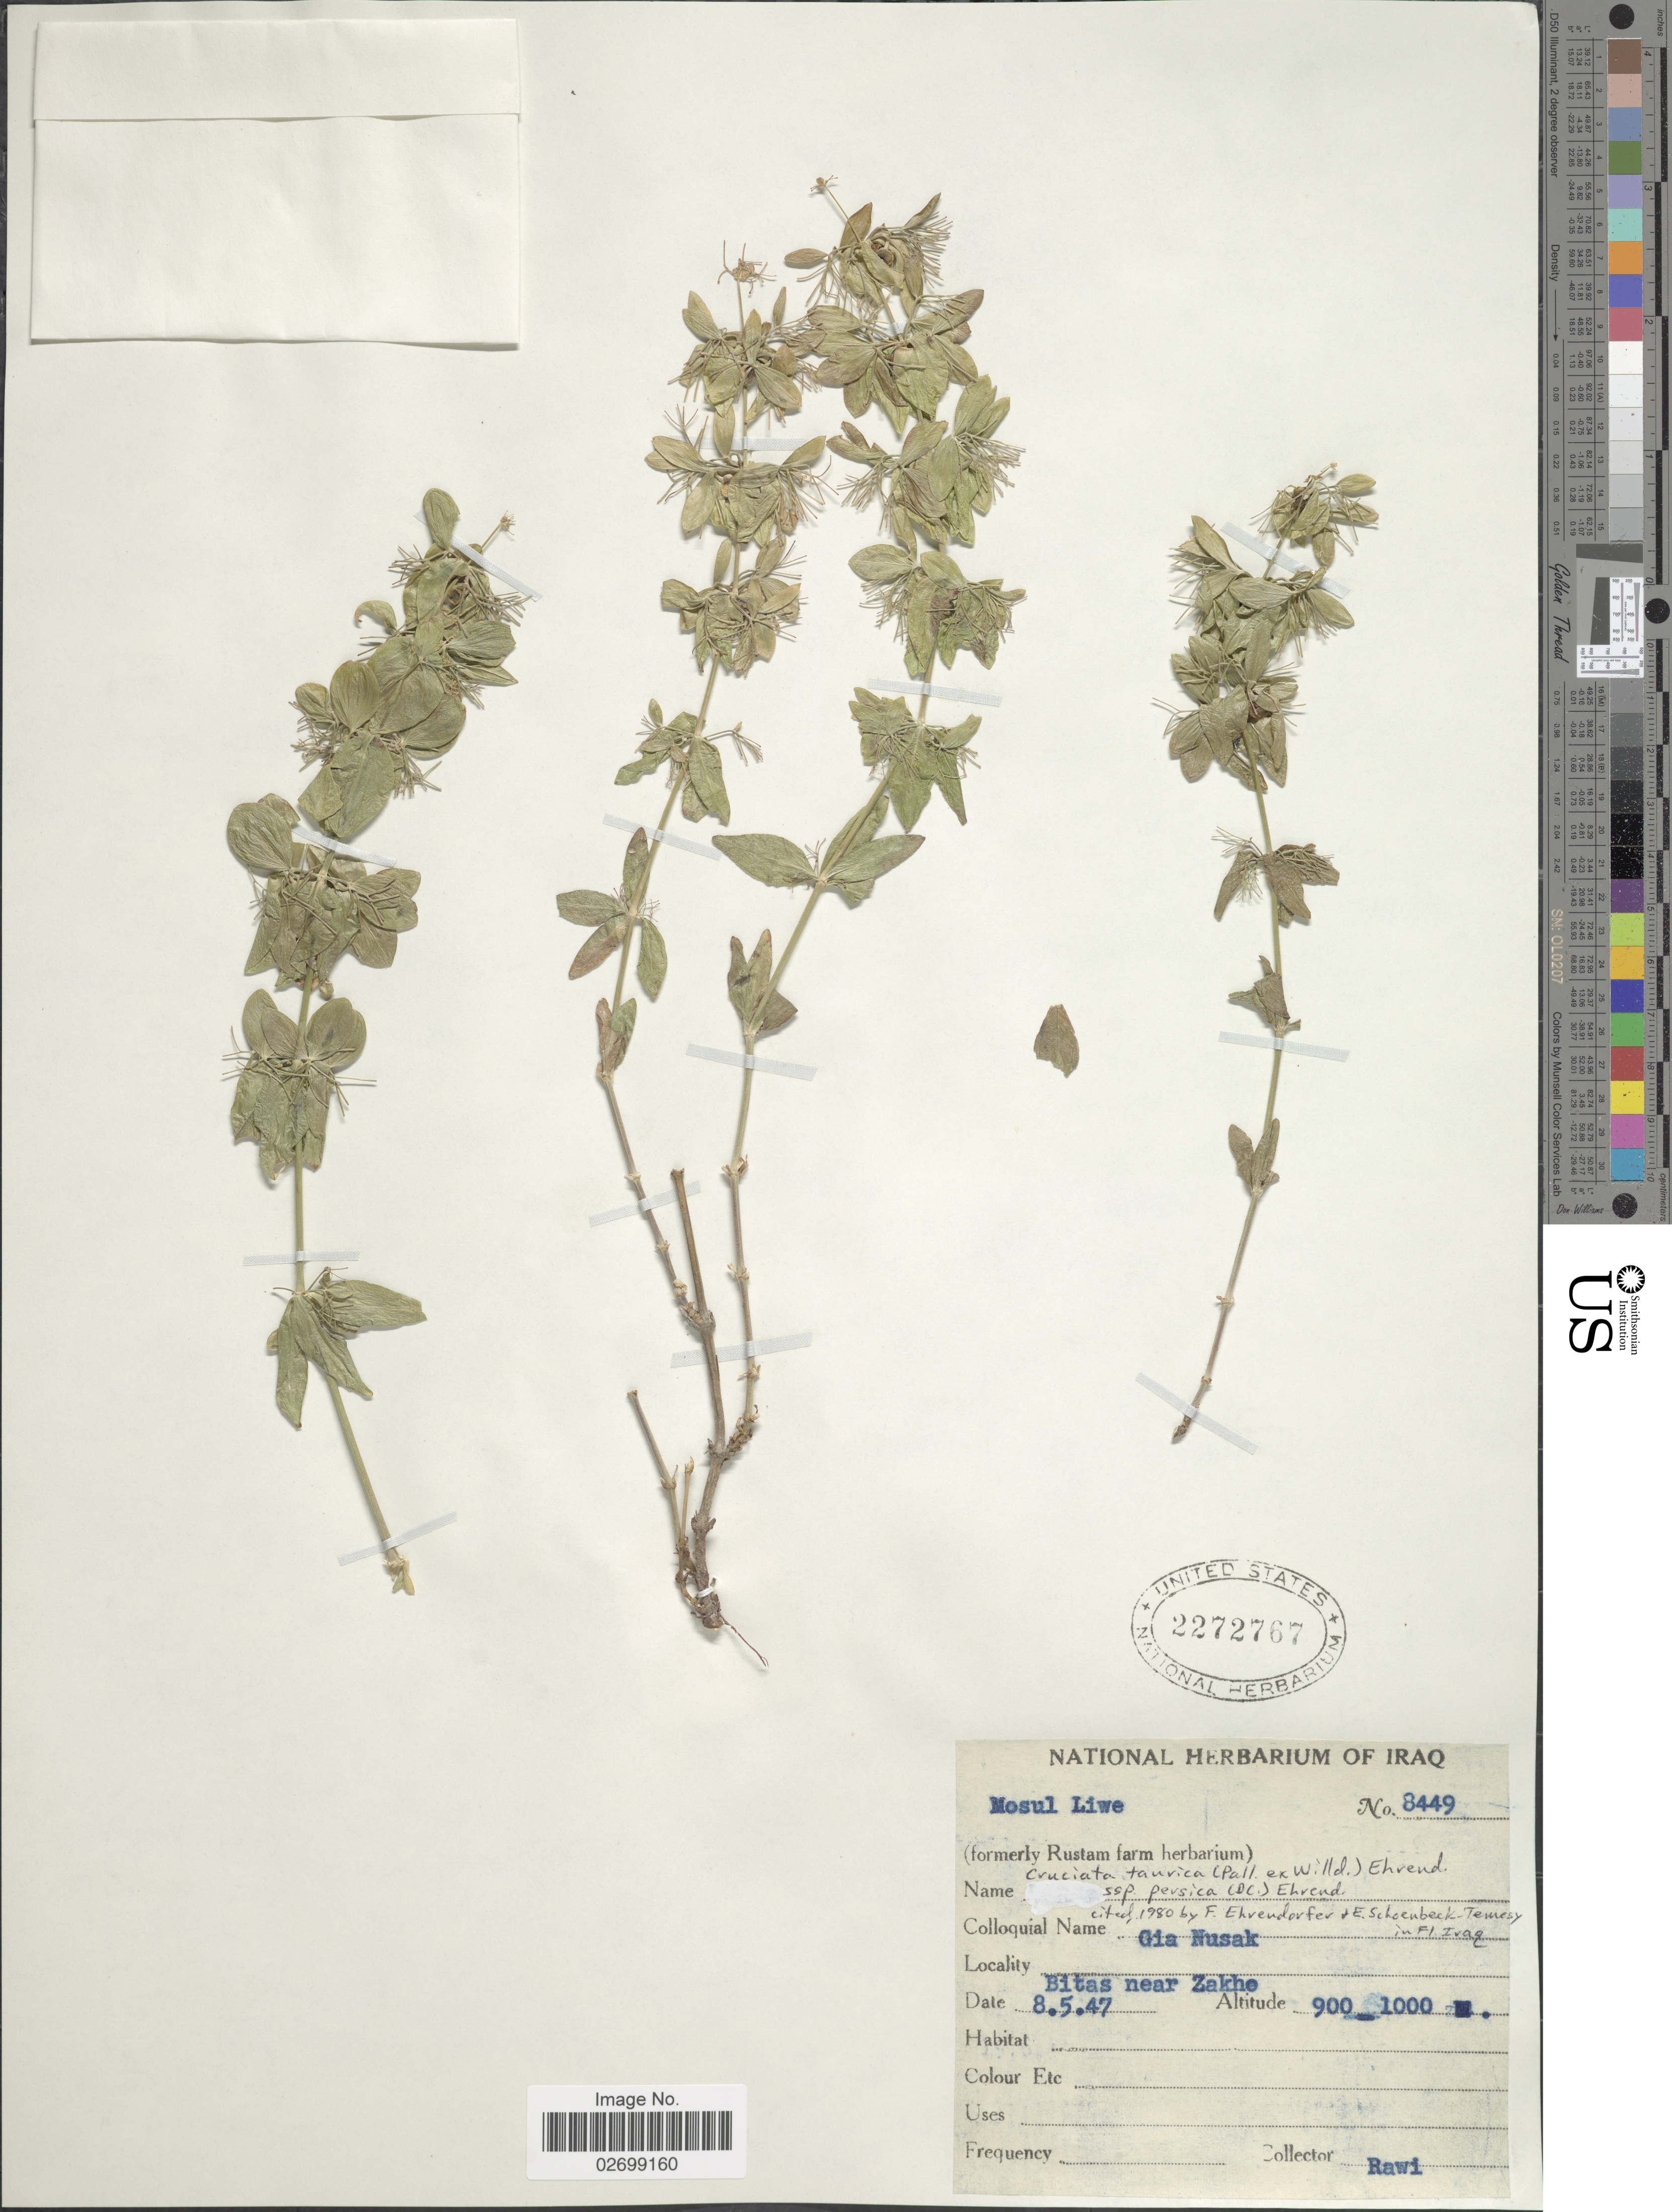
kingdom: Plantae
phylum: Tracheophyta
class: Magnoliopsida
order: Gentianales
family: Rubiaceae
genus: Cruciata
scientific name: Cruciata taurica subsp. persica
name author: (DC.) Ehrend.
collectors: -. Rawi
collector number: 8449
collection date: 1947-05-08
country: Iraq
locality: Mosul Liwe, Gia Nusak, Bitas near Zakhe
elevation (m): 900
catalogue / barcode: US 2272767